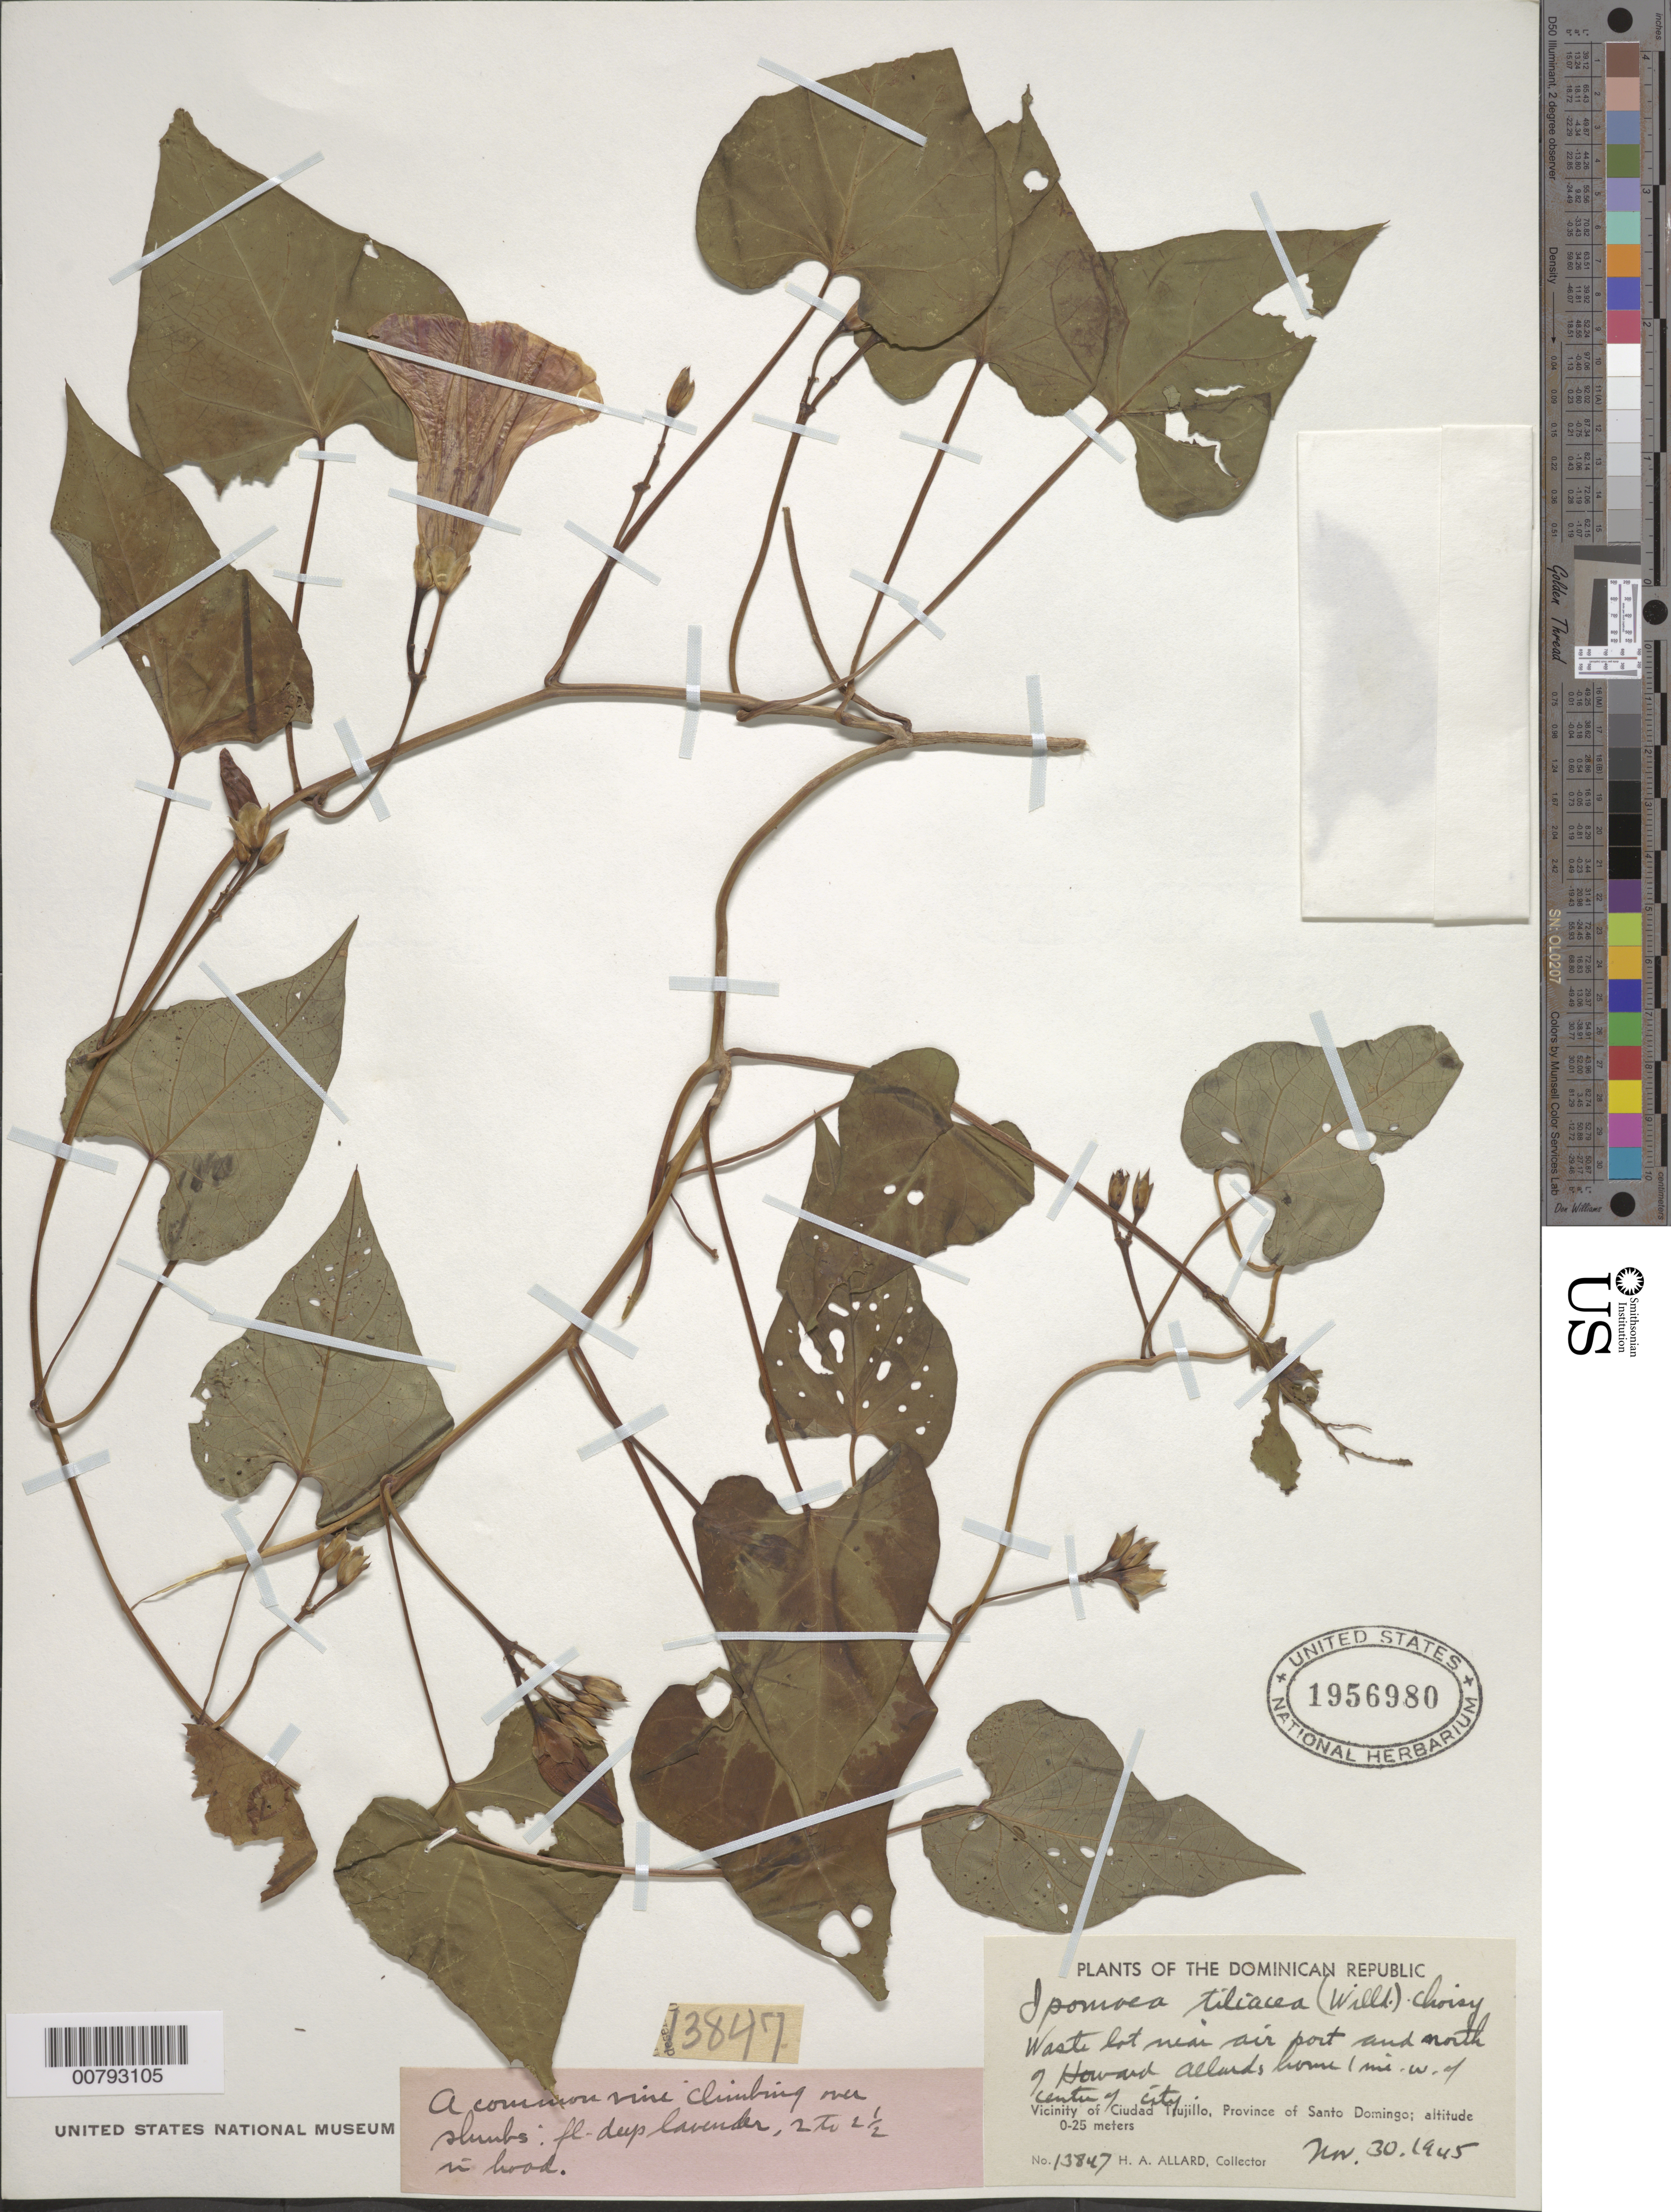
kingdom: Plantae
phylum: Tracheophyta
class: Magnoliopsida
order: Solanales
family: Convolvulaceae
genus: Ipomoea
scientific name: Ipomoea tiliacea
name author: (Willd.) Choisy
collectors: H. A. Allard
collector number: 13847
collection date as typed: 30 Nov 1945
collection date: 1945-11-30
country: Dominican Republic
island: Hispaniola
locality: Province of Santo Domingo, vicinity of Ciudad Trujillo, wastelot near airport and north of Howard Allard's home, 1 mile W. of center of city.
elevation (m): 0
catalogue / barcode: US 1956980